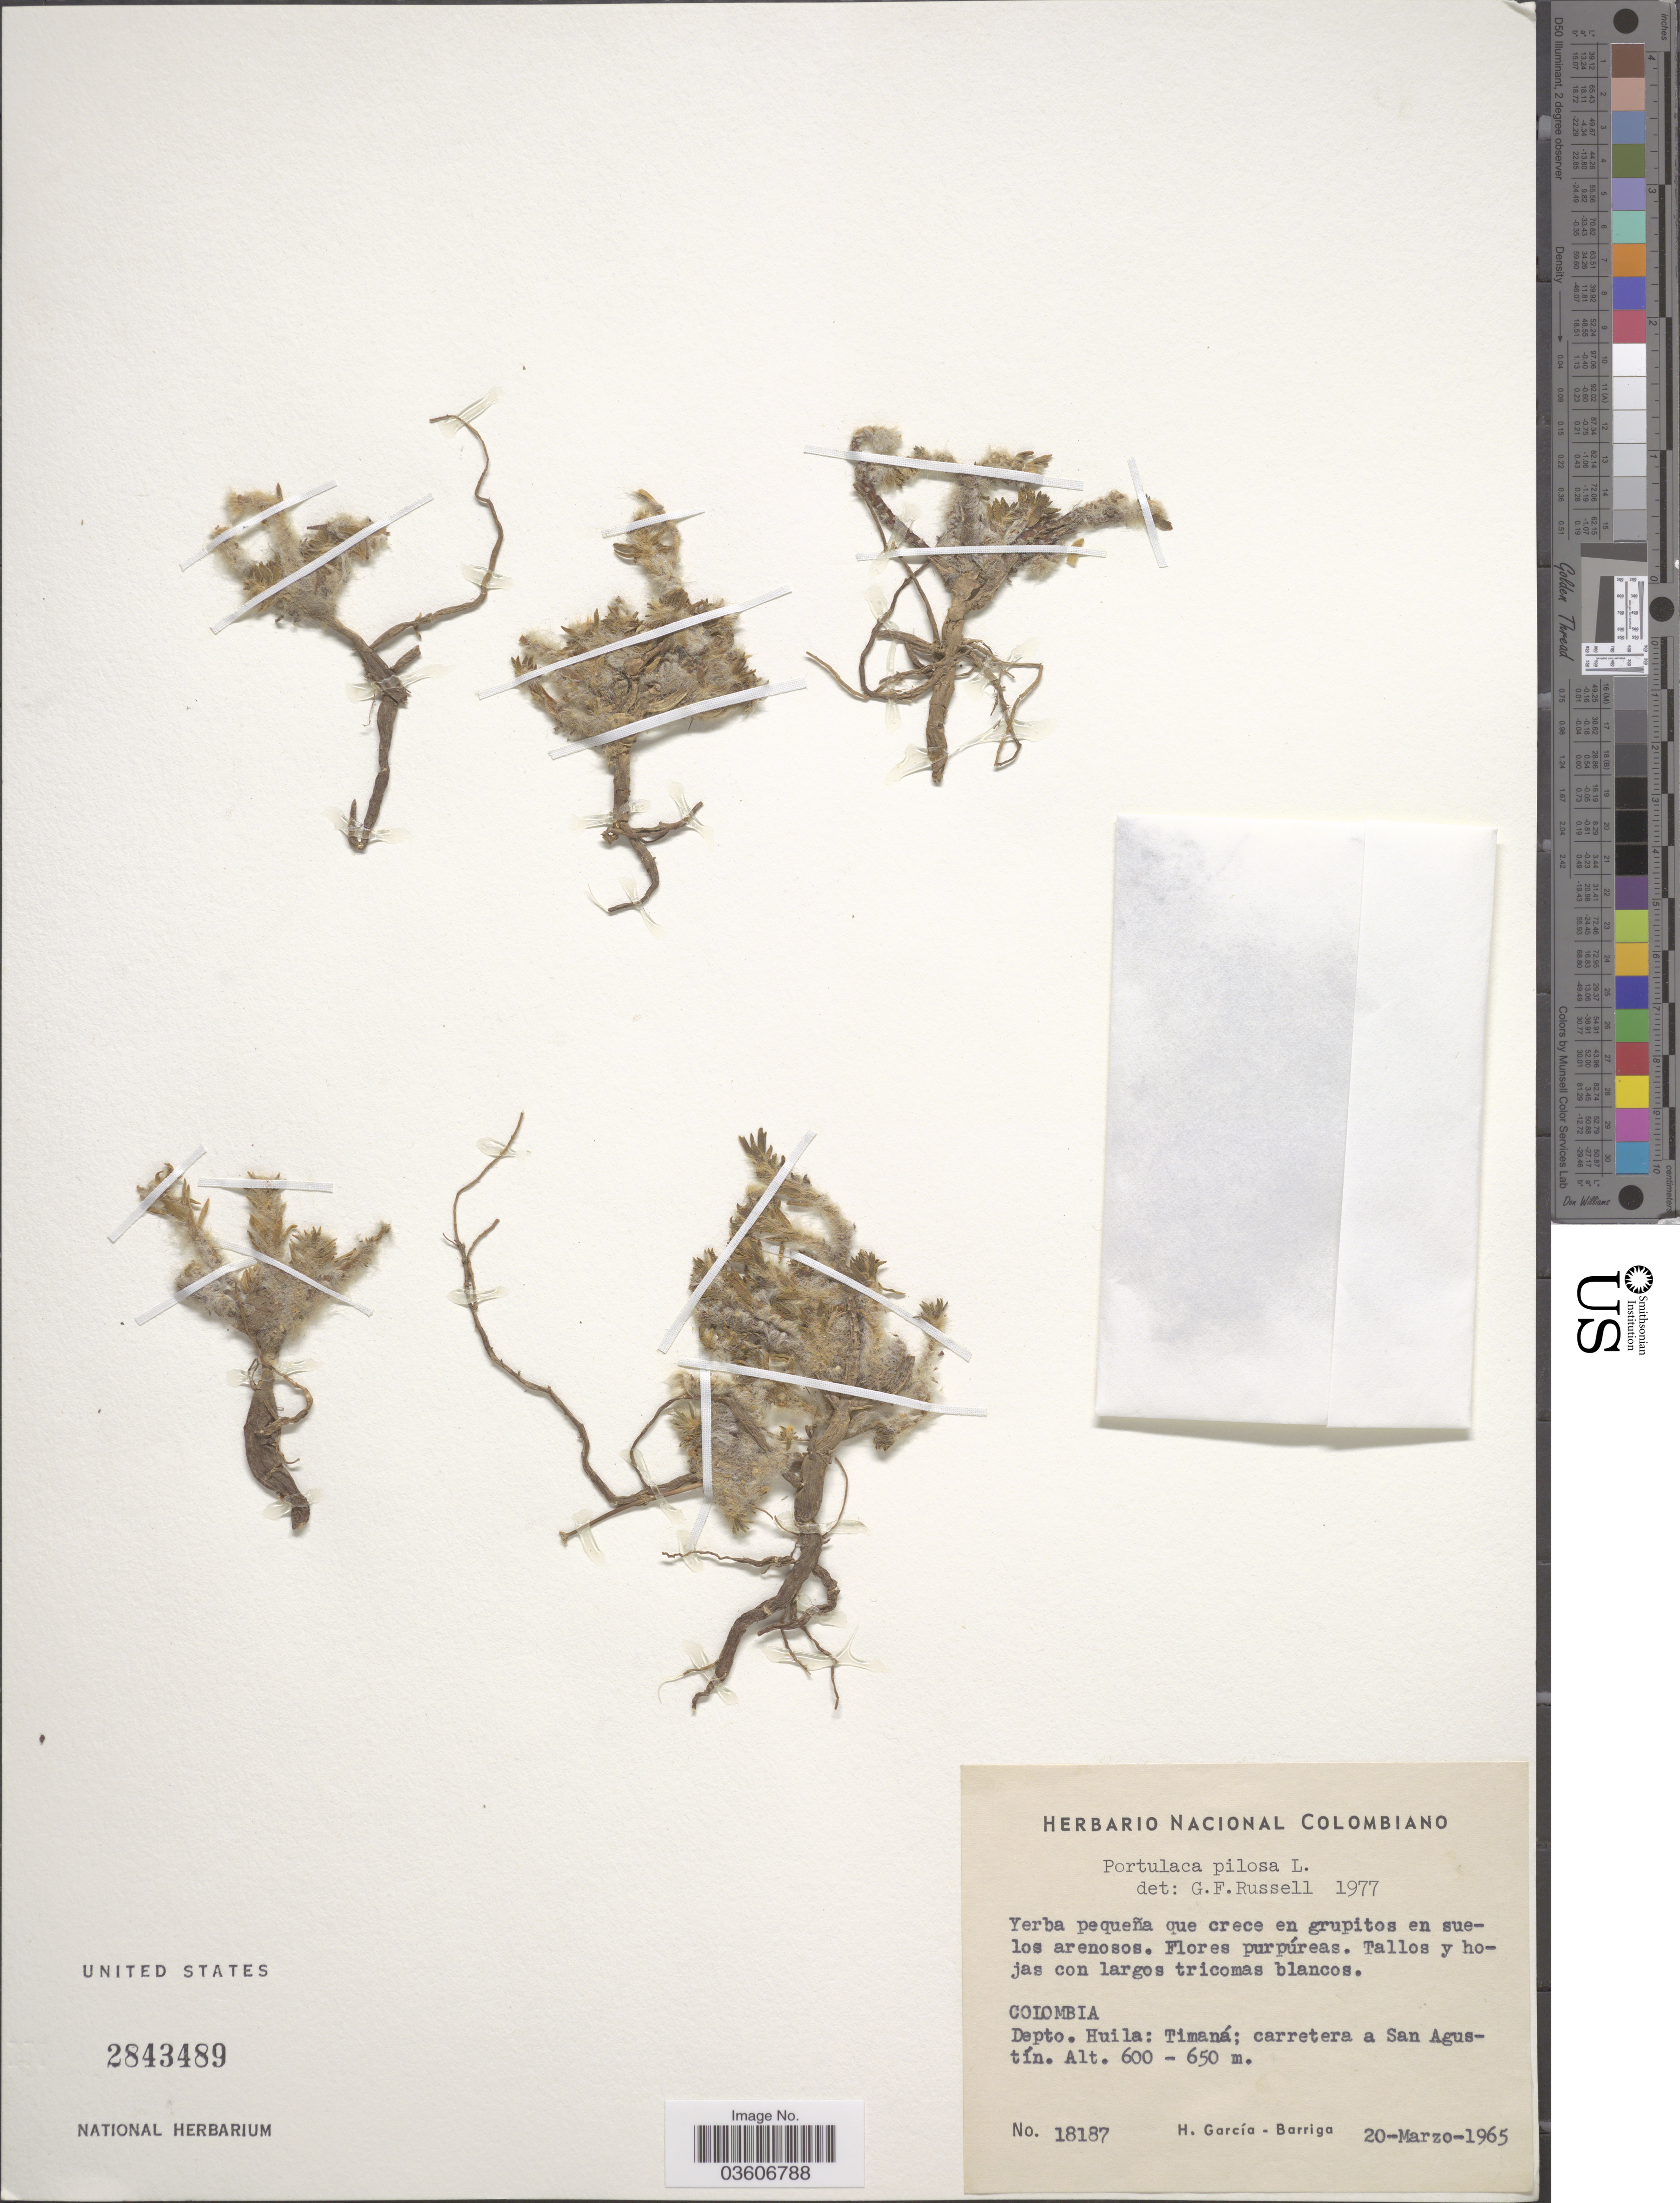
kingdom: Plantae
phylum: Tracheophyta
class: Magnoliopsida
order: Caryophyllales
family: Portulacaceae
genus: Portulaca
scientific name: Portulaca pilosa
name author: L.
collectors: H. García Barriga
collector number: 18187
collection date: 1965-03-20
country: Colombia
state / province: Huila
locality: Depto. Huila: Timaná; carretera a San Agustín.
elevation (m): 600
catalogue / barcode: US 2843489